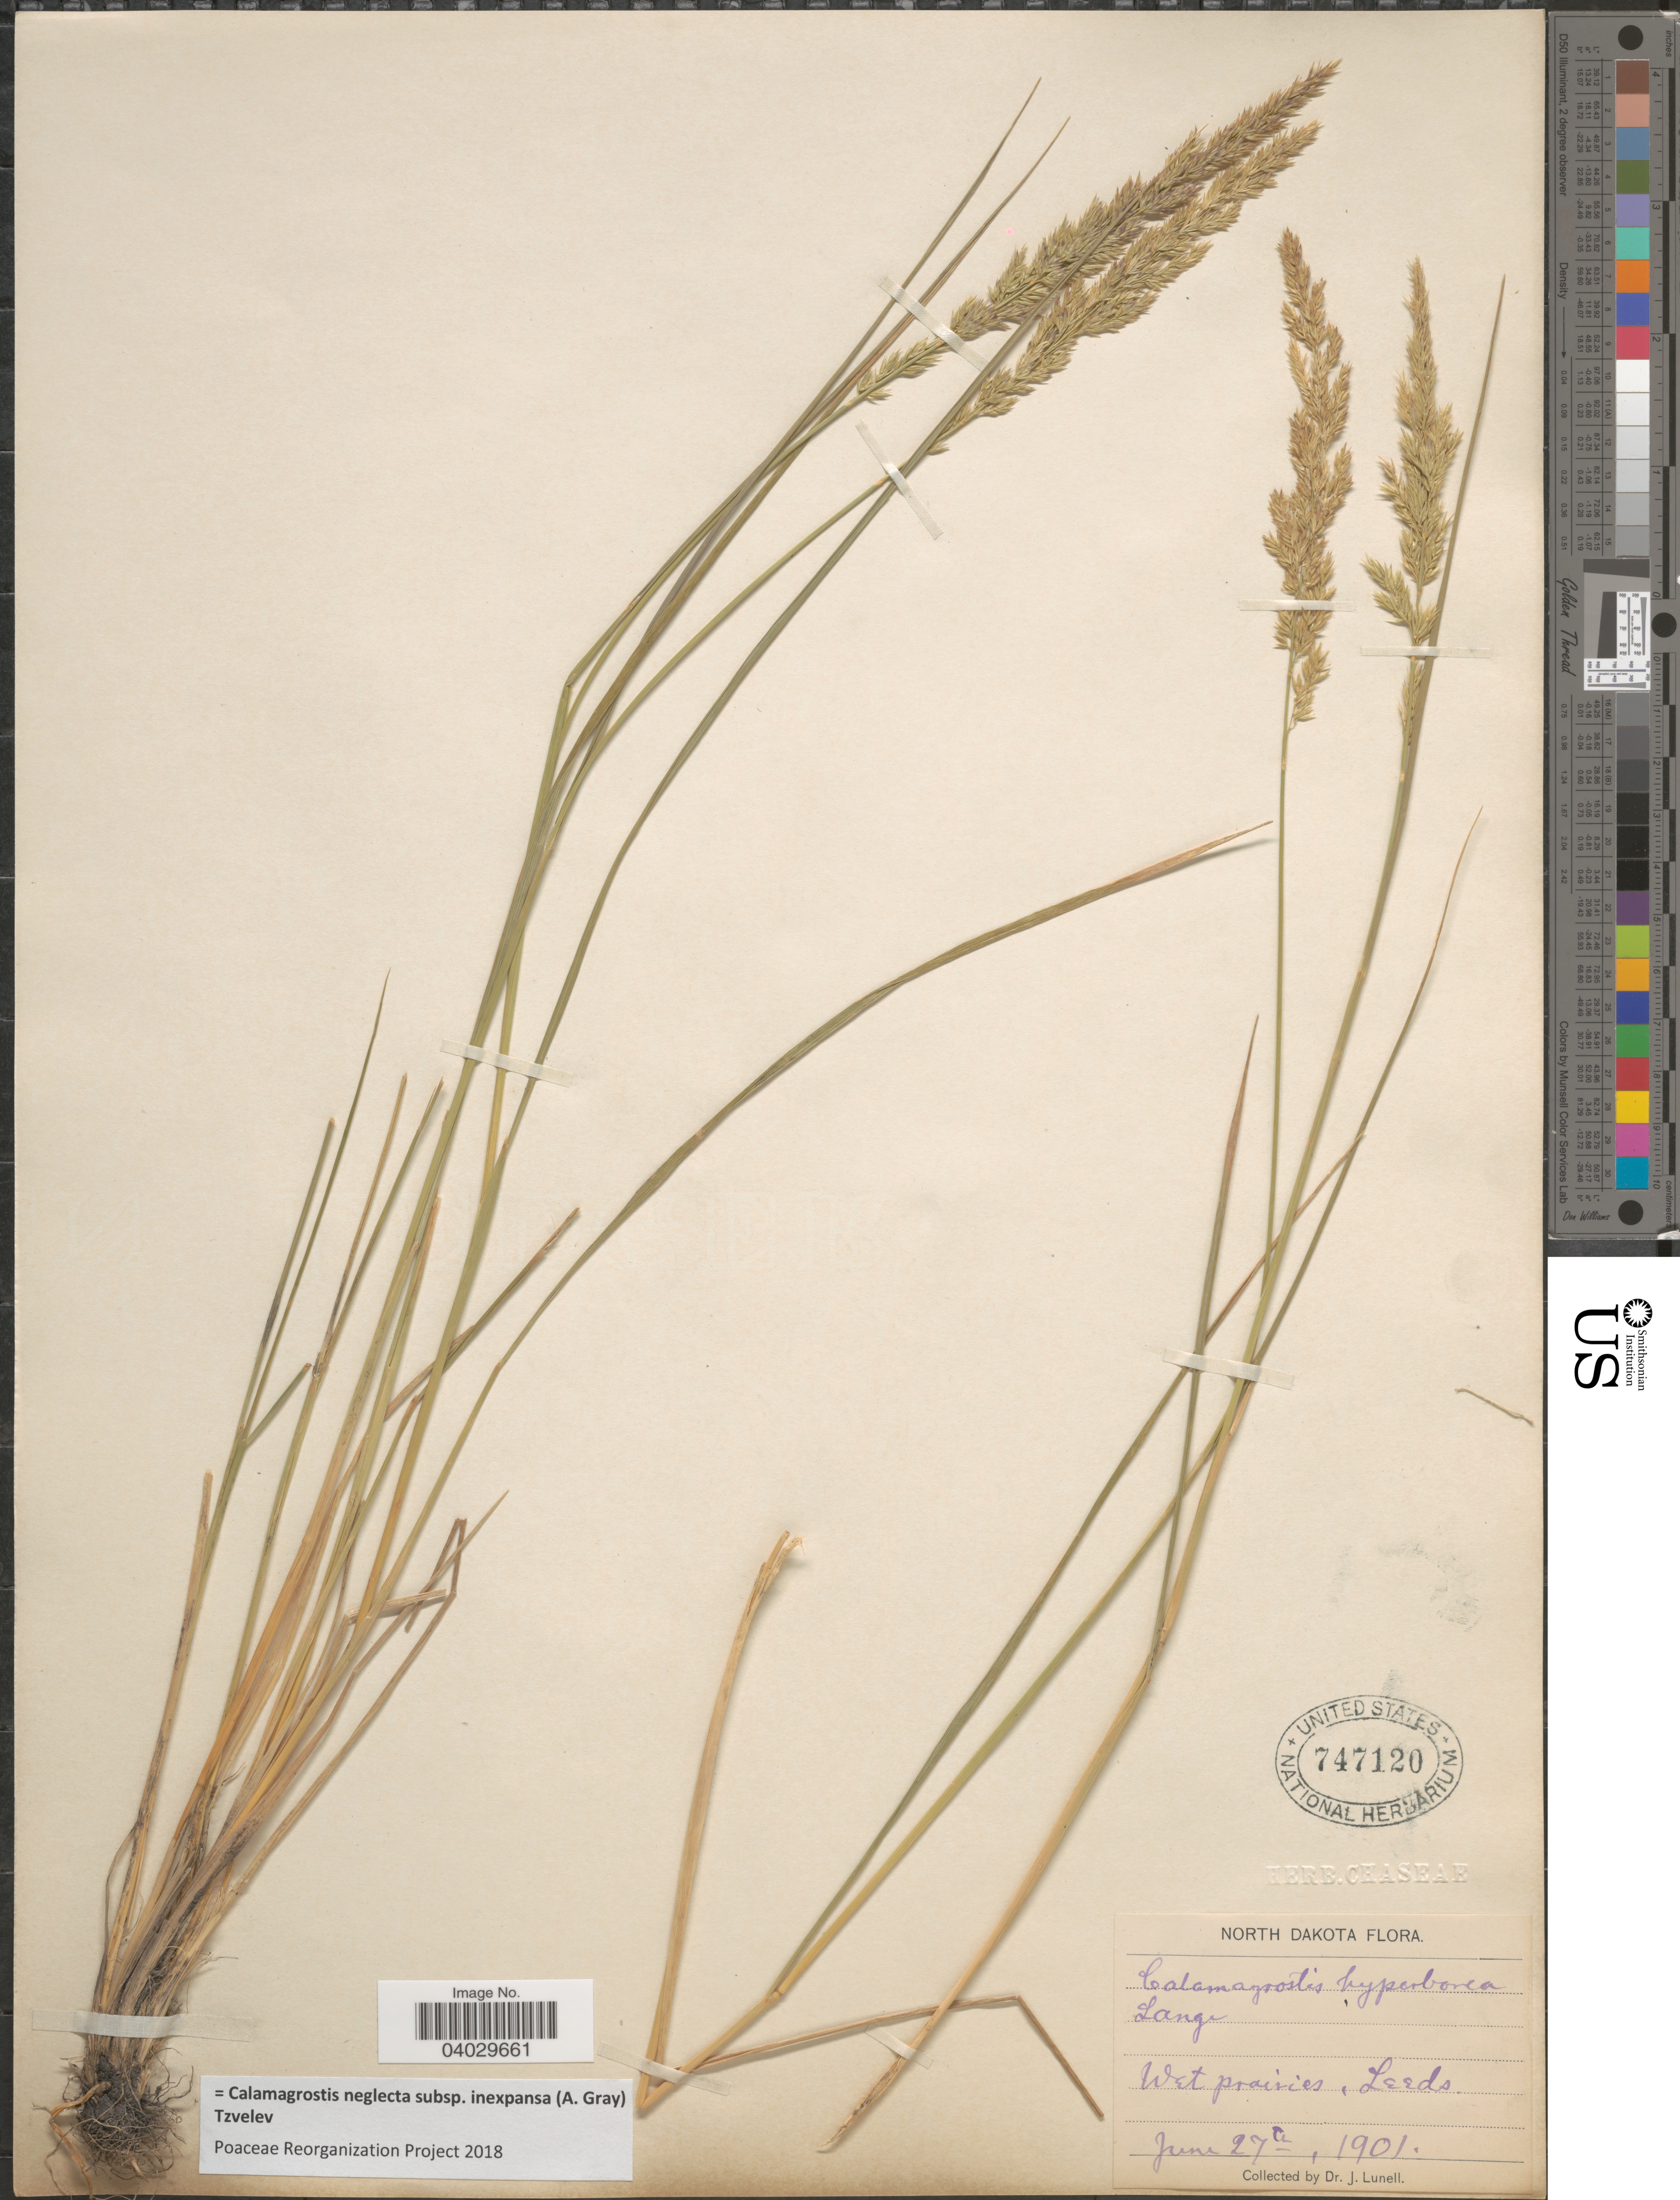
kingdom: Plantae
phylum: Tracheophyta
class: Liliopsida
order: Poales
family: Poaceae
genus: Calamagrostis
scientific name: Calamagrostis neglecta subsp. inexpansa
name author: (A. Gray) Tzvelev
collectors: J. Lunell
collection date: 1901-06-27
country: United States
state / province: North Dakota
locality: Leeds.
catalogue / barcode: US 747120